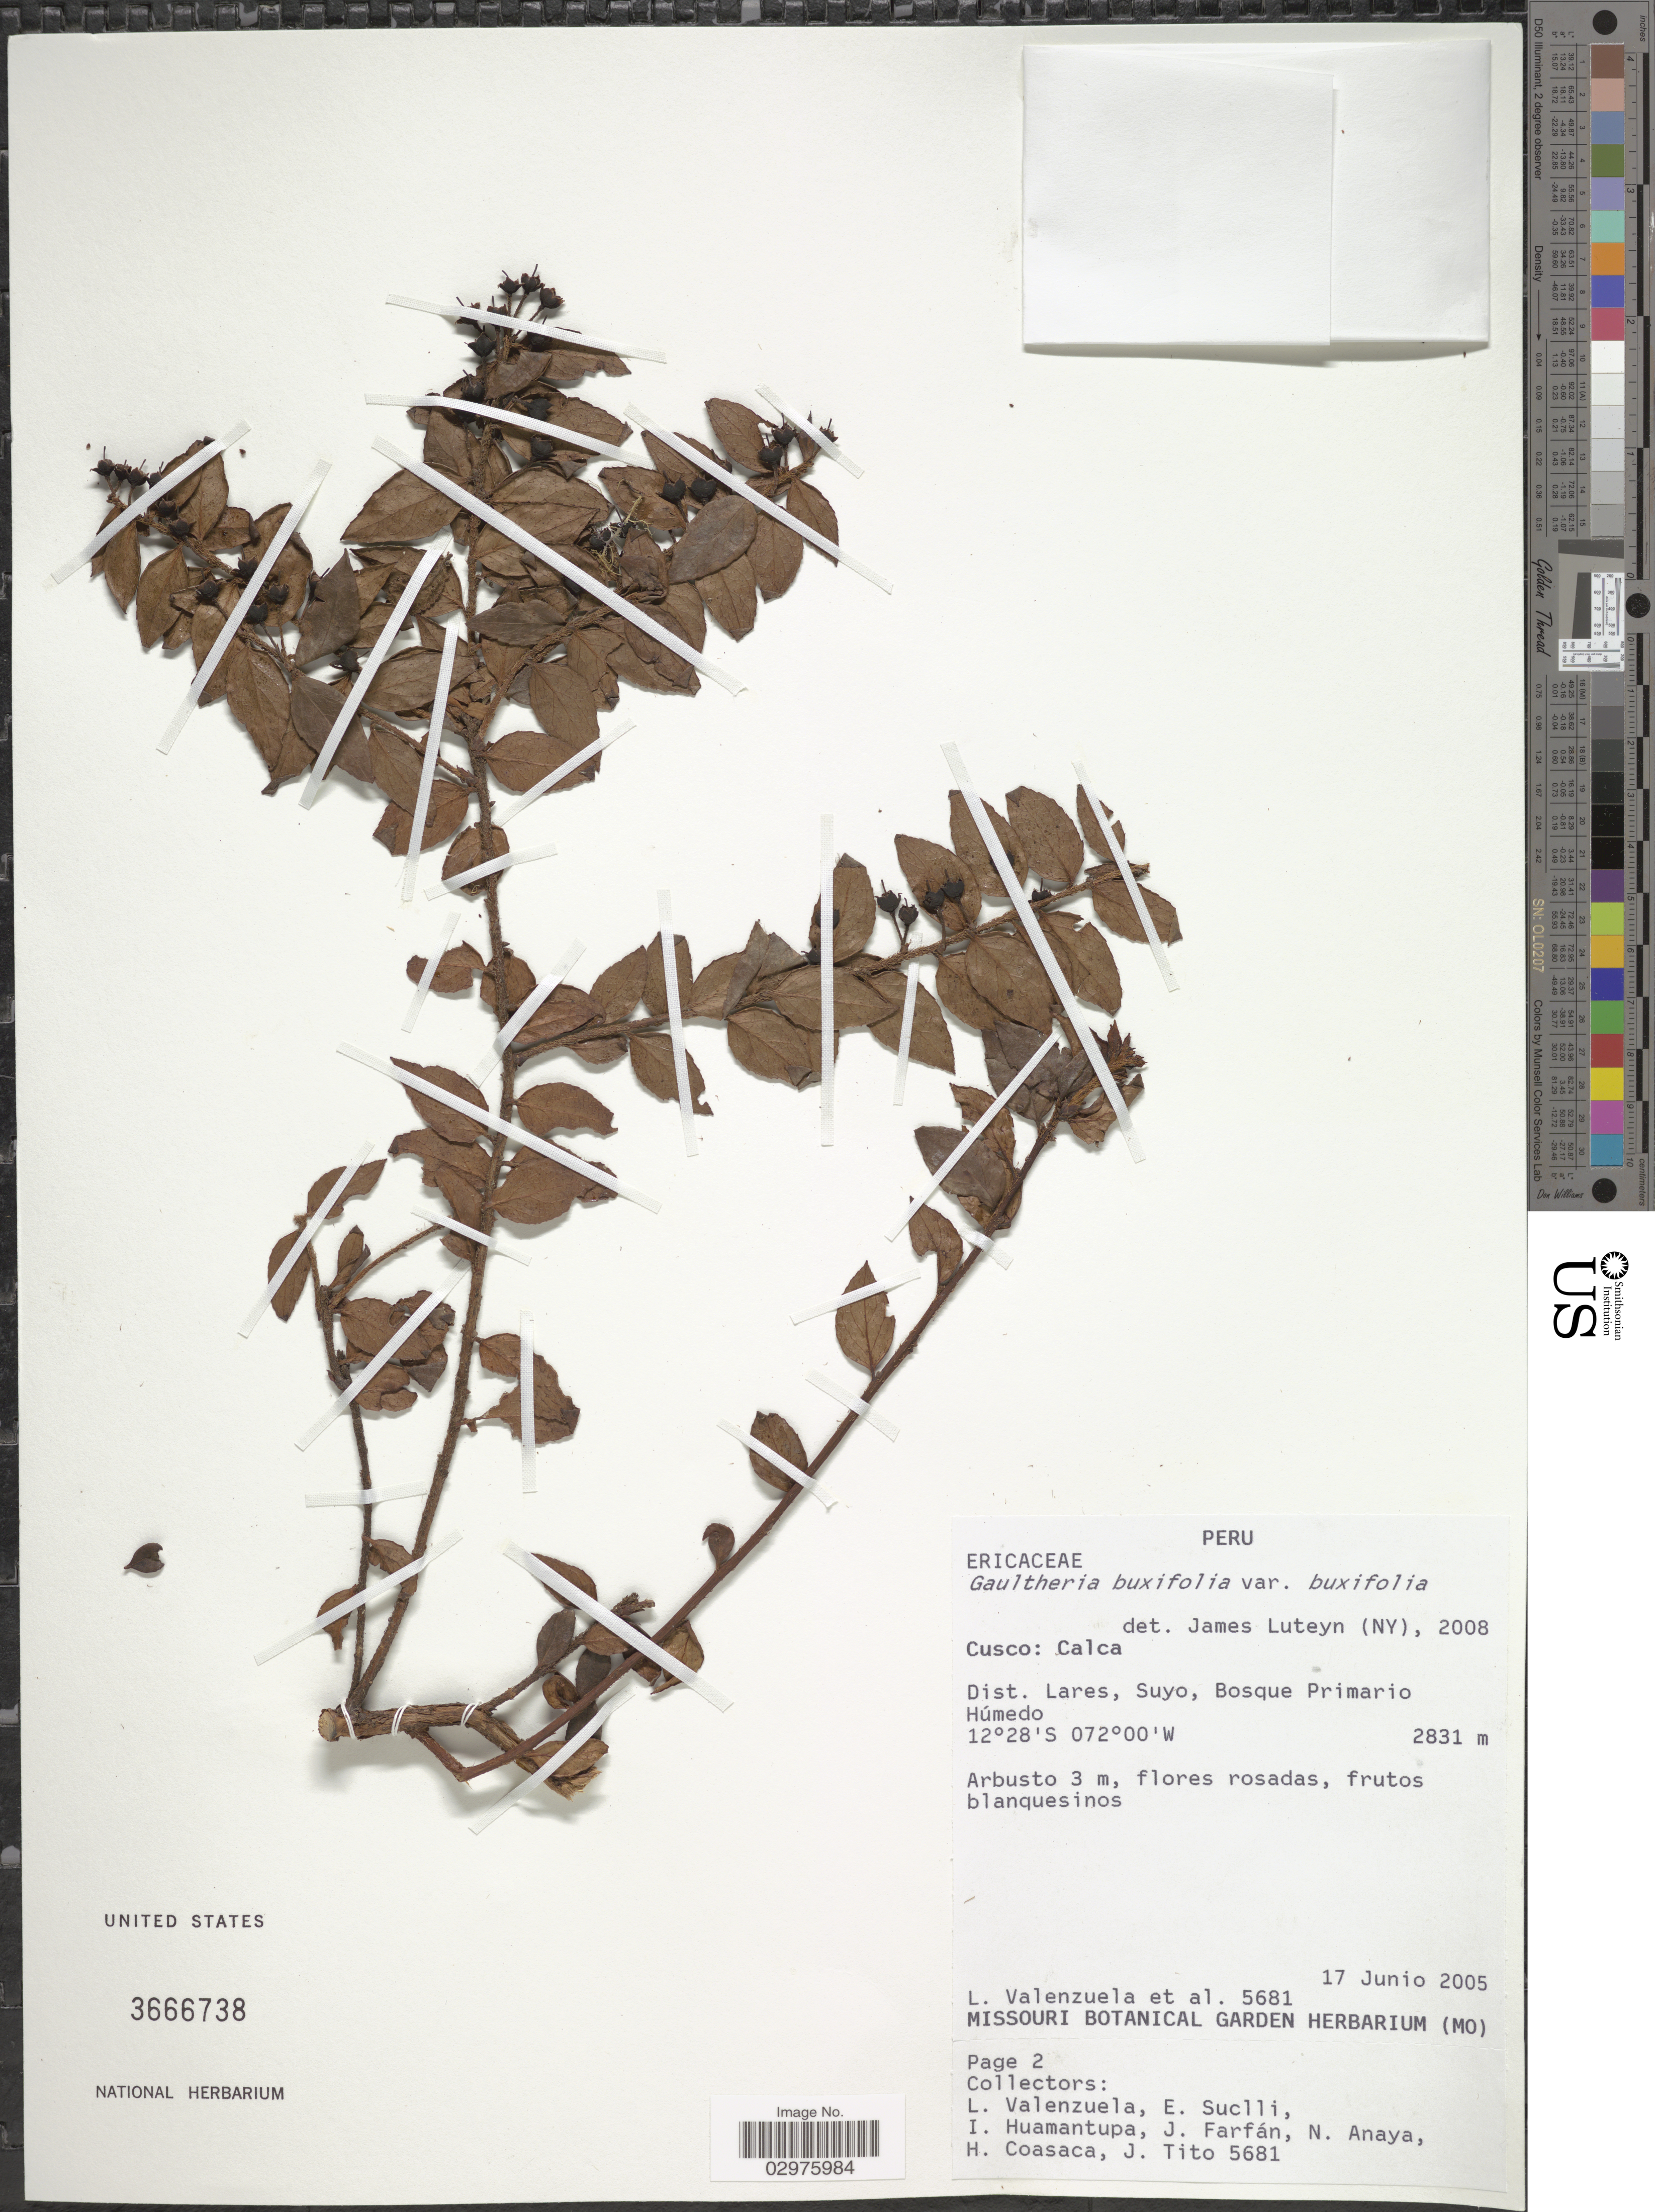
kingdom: Plantae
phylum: Tracheophyta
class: Magnoliopsida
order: Ericales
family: Ericaceae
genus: Gaultheria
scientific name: Gaultheria buxifolia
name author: Willd.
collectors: L. Valenzuela, E. Suclli, I. Huamantupa, J. Farfán & et al.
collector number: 5681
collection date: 2005-06-17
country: Peru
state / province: Cusco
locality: Cusco: Calca. Dist. Lares, Suyo, Bosque Primario Húmedo.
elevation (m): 2831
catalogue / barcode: US 3666738